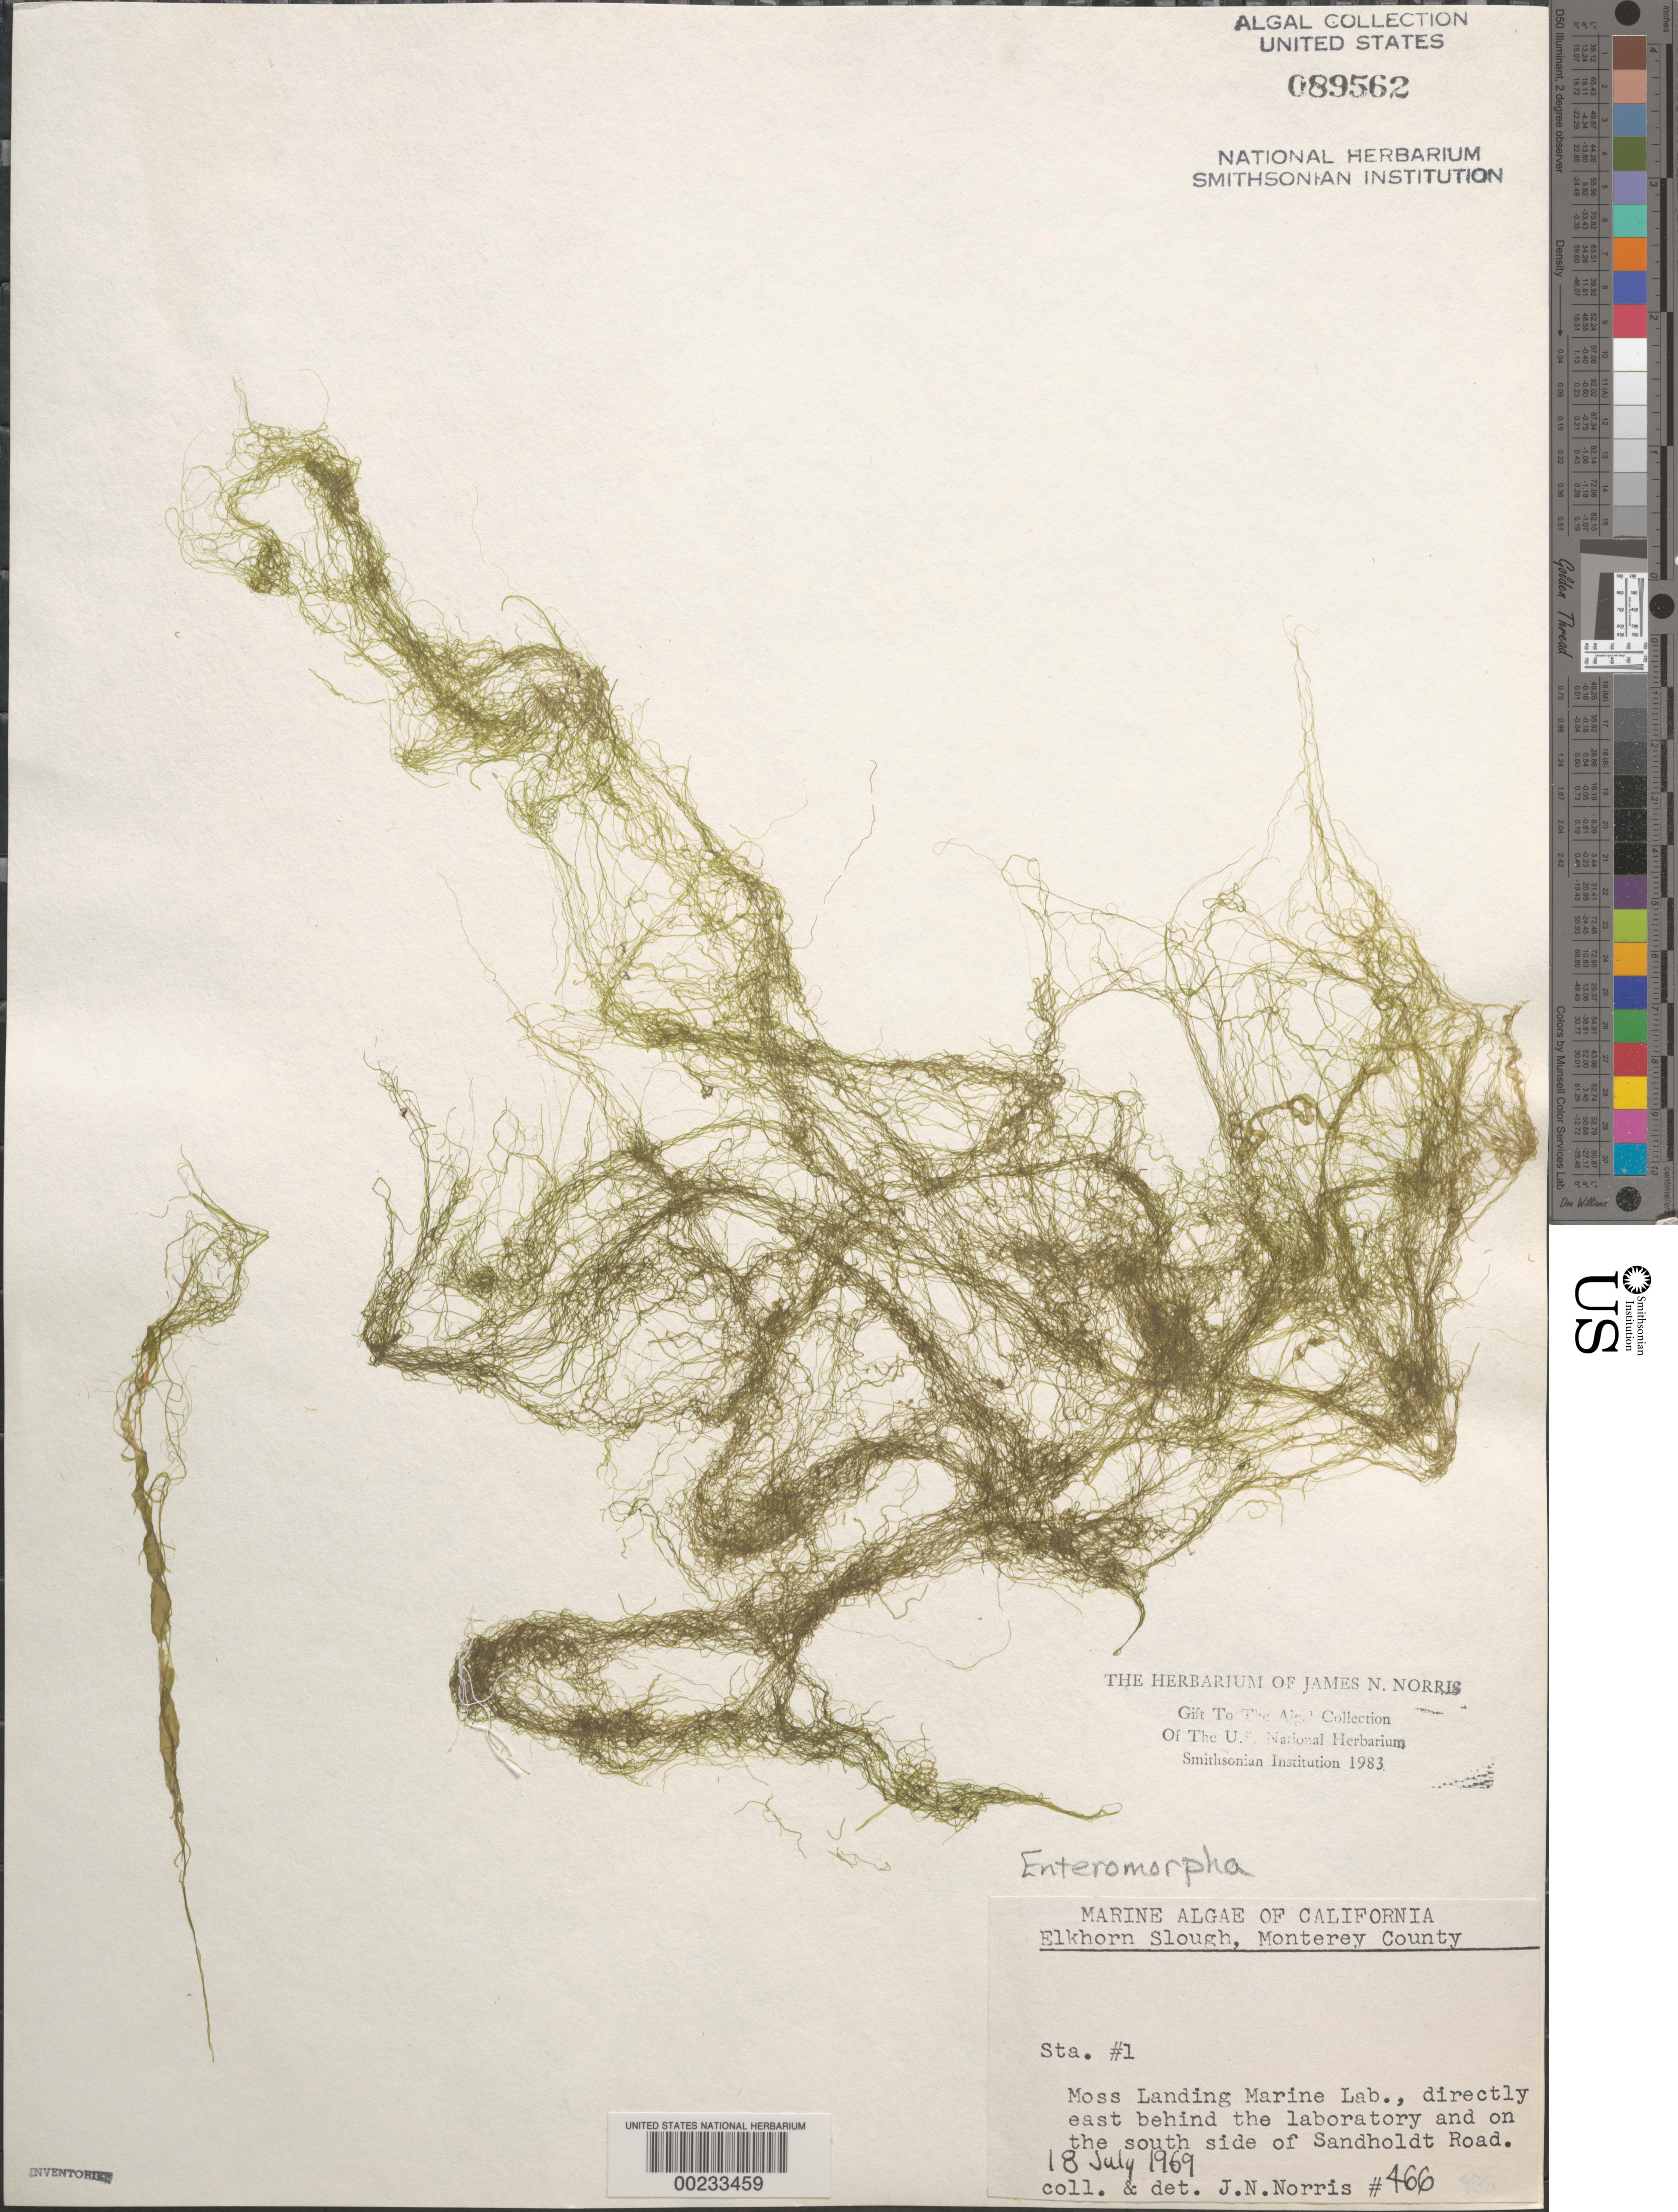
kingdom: Plantae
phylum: Chlorophyta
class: Ulvophyceae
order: Ulvales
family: Ulvaceae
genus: Ulva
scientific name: Ulva sp.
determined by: Algae name updating Project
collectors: J. N. Norris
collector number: JN-466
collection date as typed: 18 Jul 1969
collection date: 1969-07-18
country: United States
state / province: California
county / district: Monterey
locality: Elkhorn Slough, Moss Landing Marine Laboratory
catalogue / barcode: US 89562